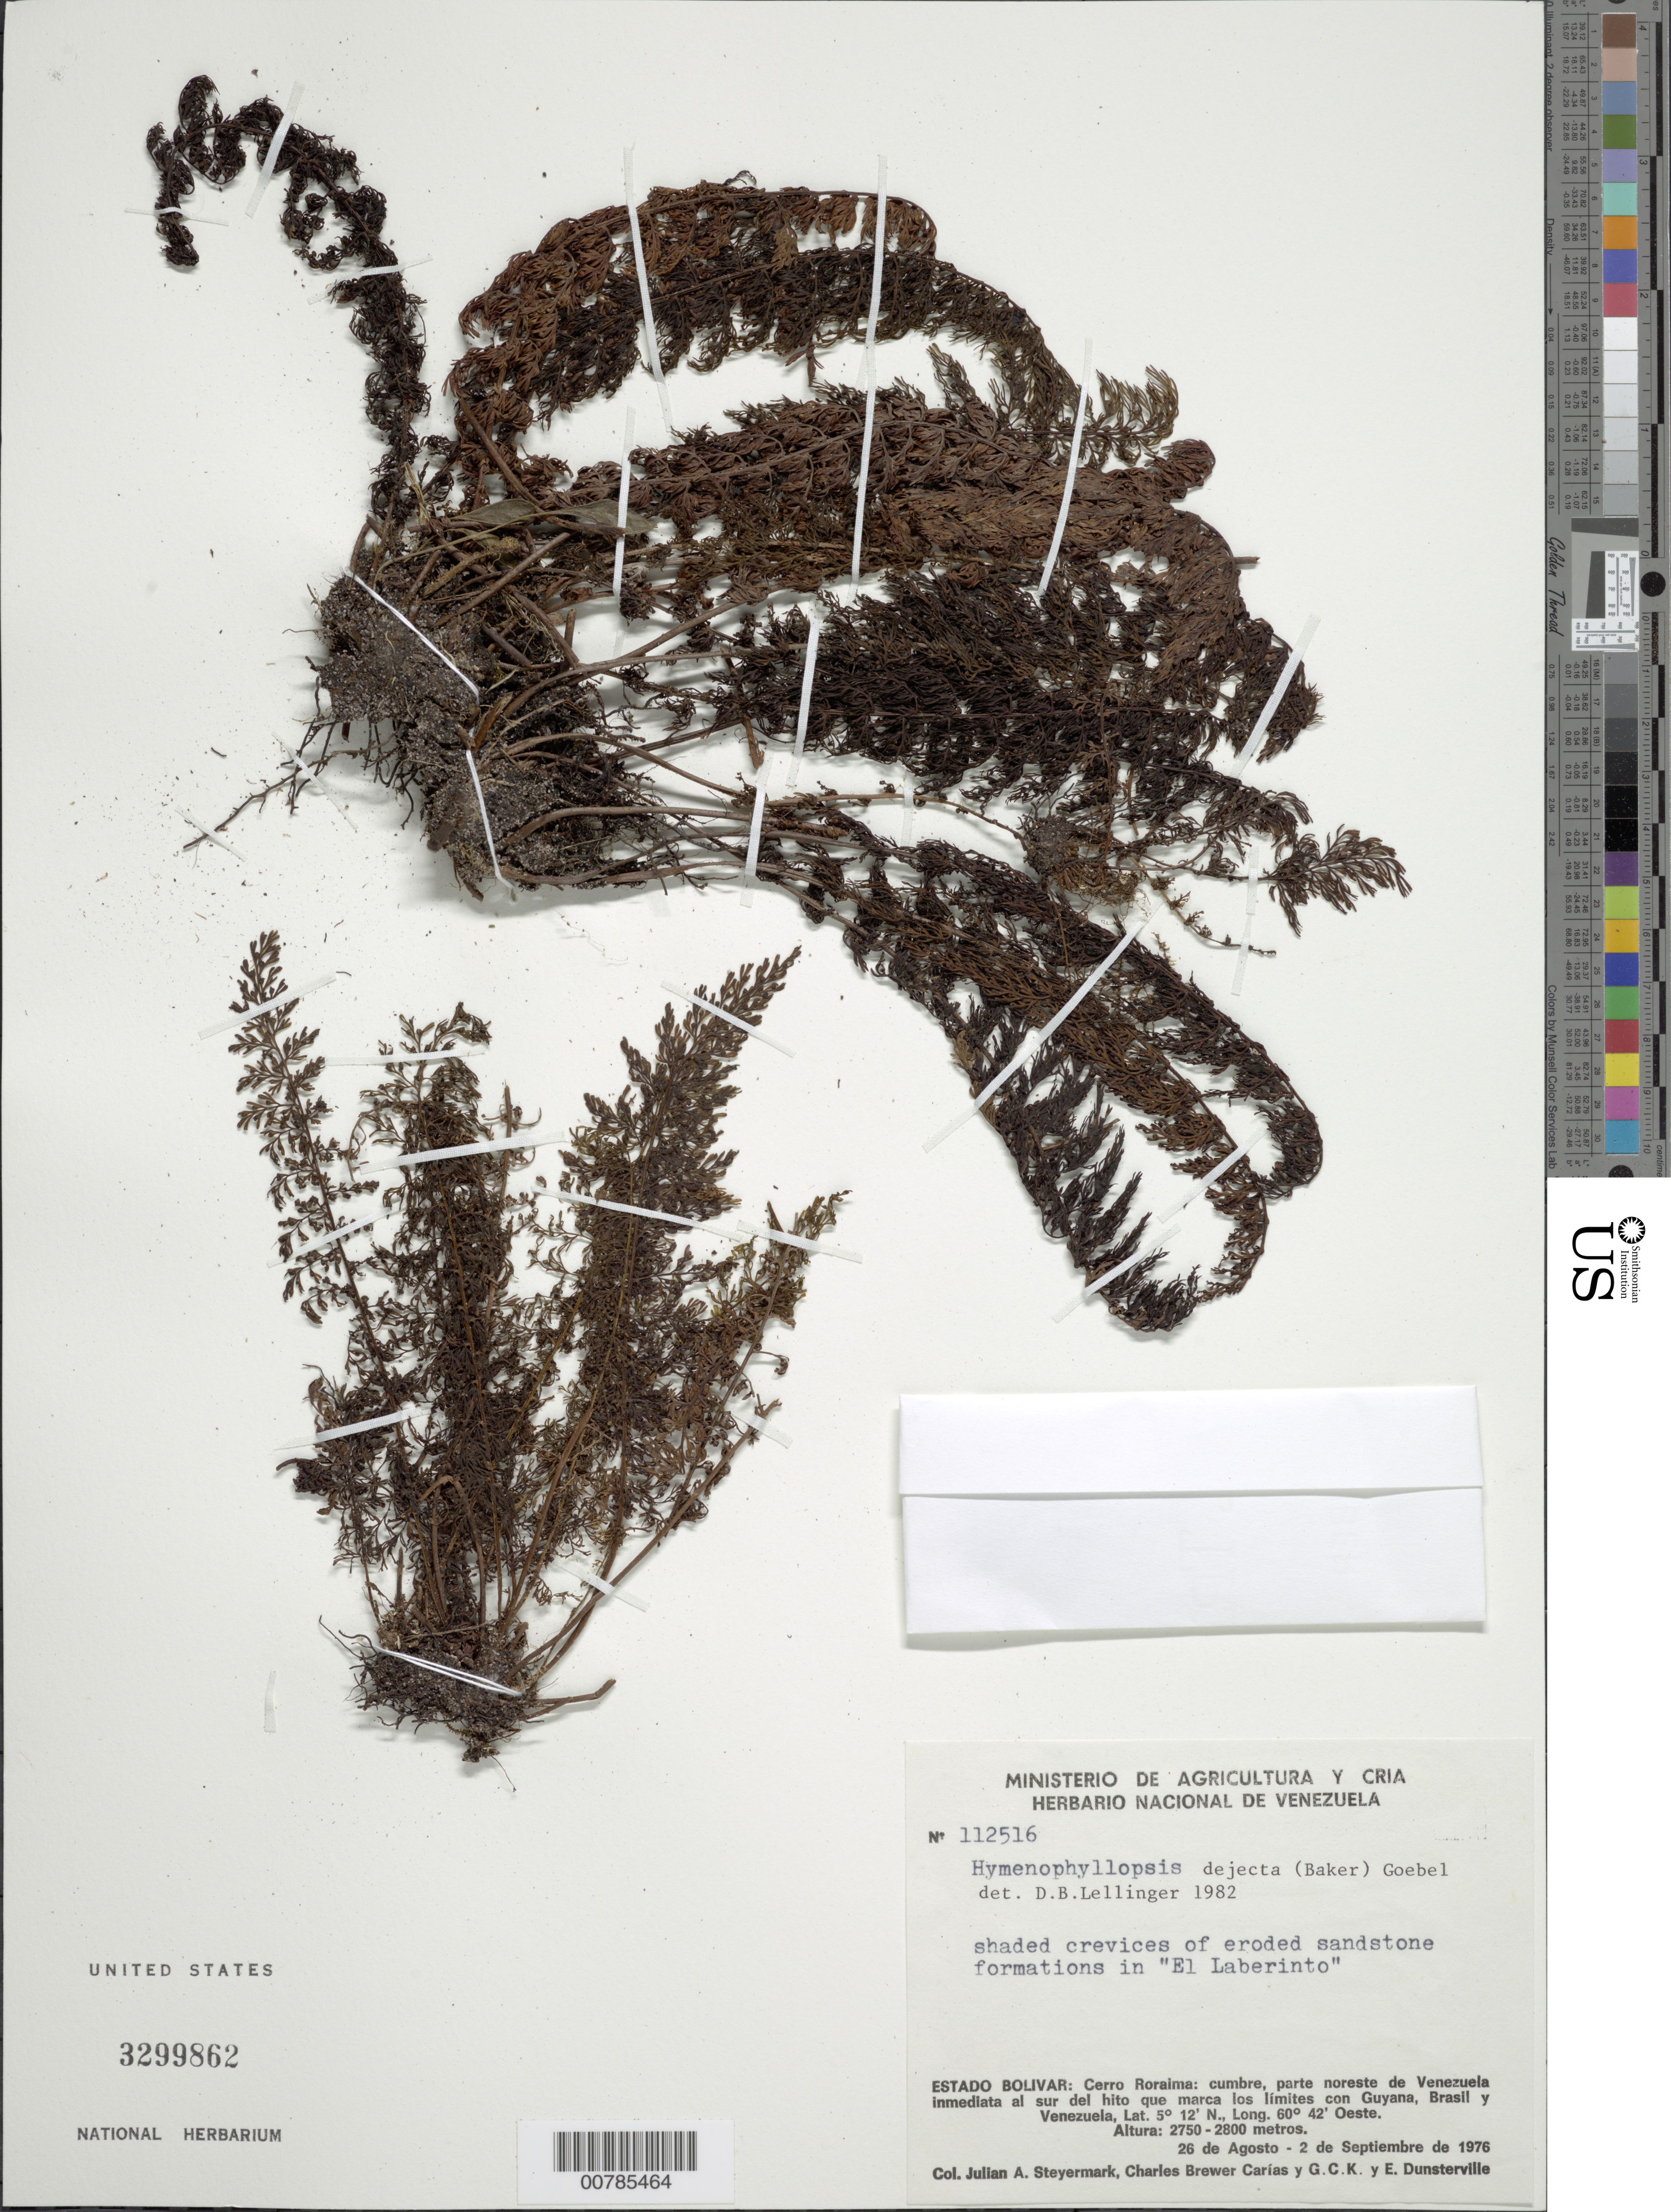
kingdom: Plantae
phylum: Tracheophyta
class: Polypodiopsida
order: Cyatheales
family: Cyatheaceae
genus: Cyathea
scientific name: Cyathea dejecta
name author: (Baker) Christenh.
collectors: J. Steyermark, C. Brewer-Carias, G. C. K. Dunsterville & E. Dunsterville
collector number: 112516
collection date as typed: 26-Aug-76 to 2-Sep-76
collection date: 1976-08-26/1976-09-02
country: Venezuela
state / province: Bolívar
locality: Cerro Roraima: parte NO de Venezuela inmediata al S del hito que marca los limites con Guyana, Brasil, y Venezuela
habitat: Shaded crevices of eroded sandstone formations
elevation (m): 2750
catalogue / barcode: US 3299862